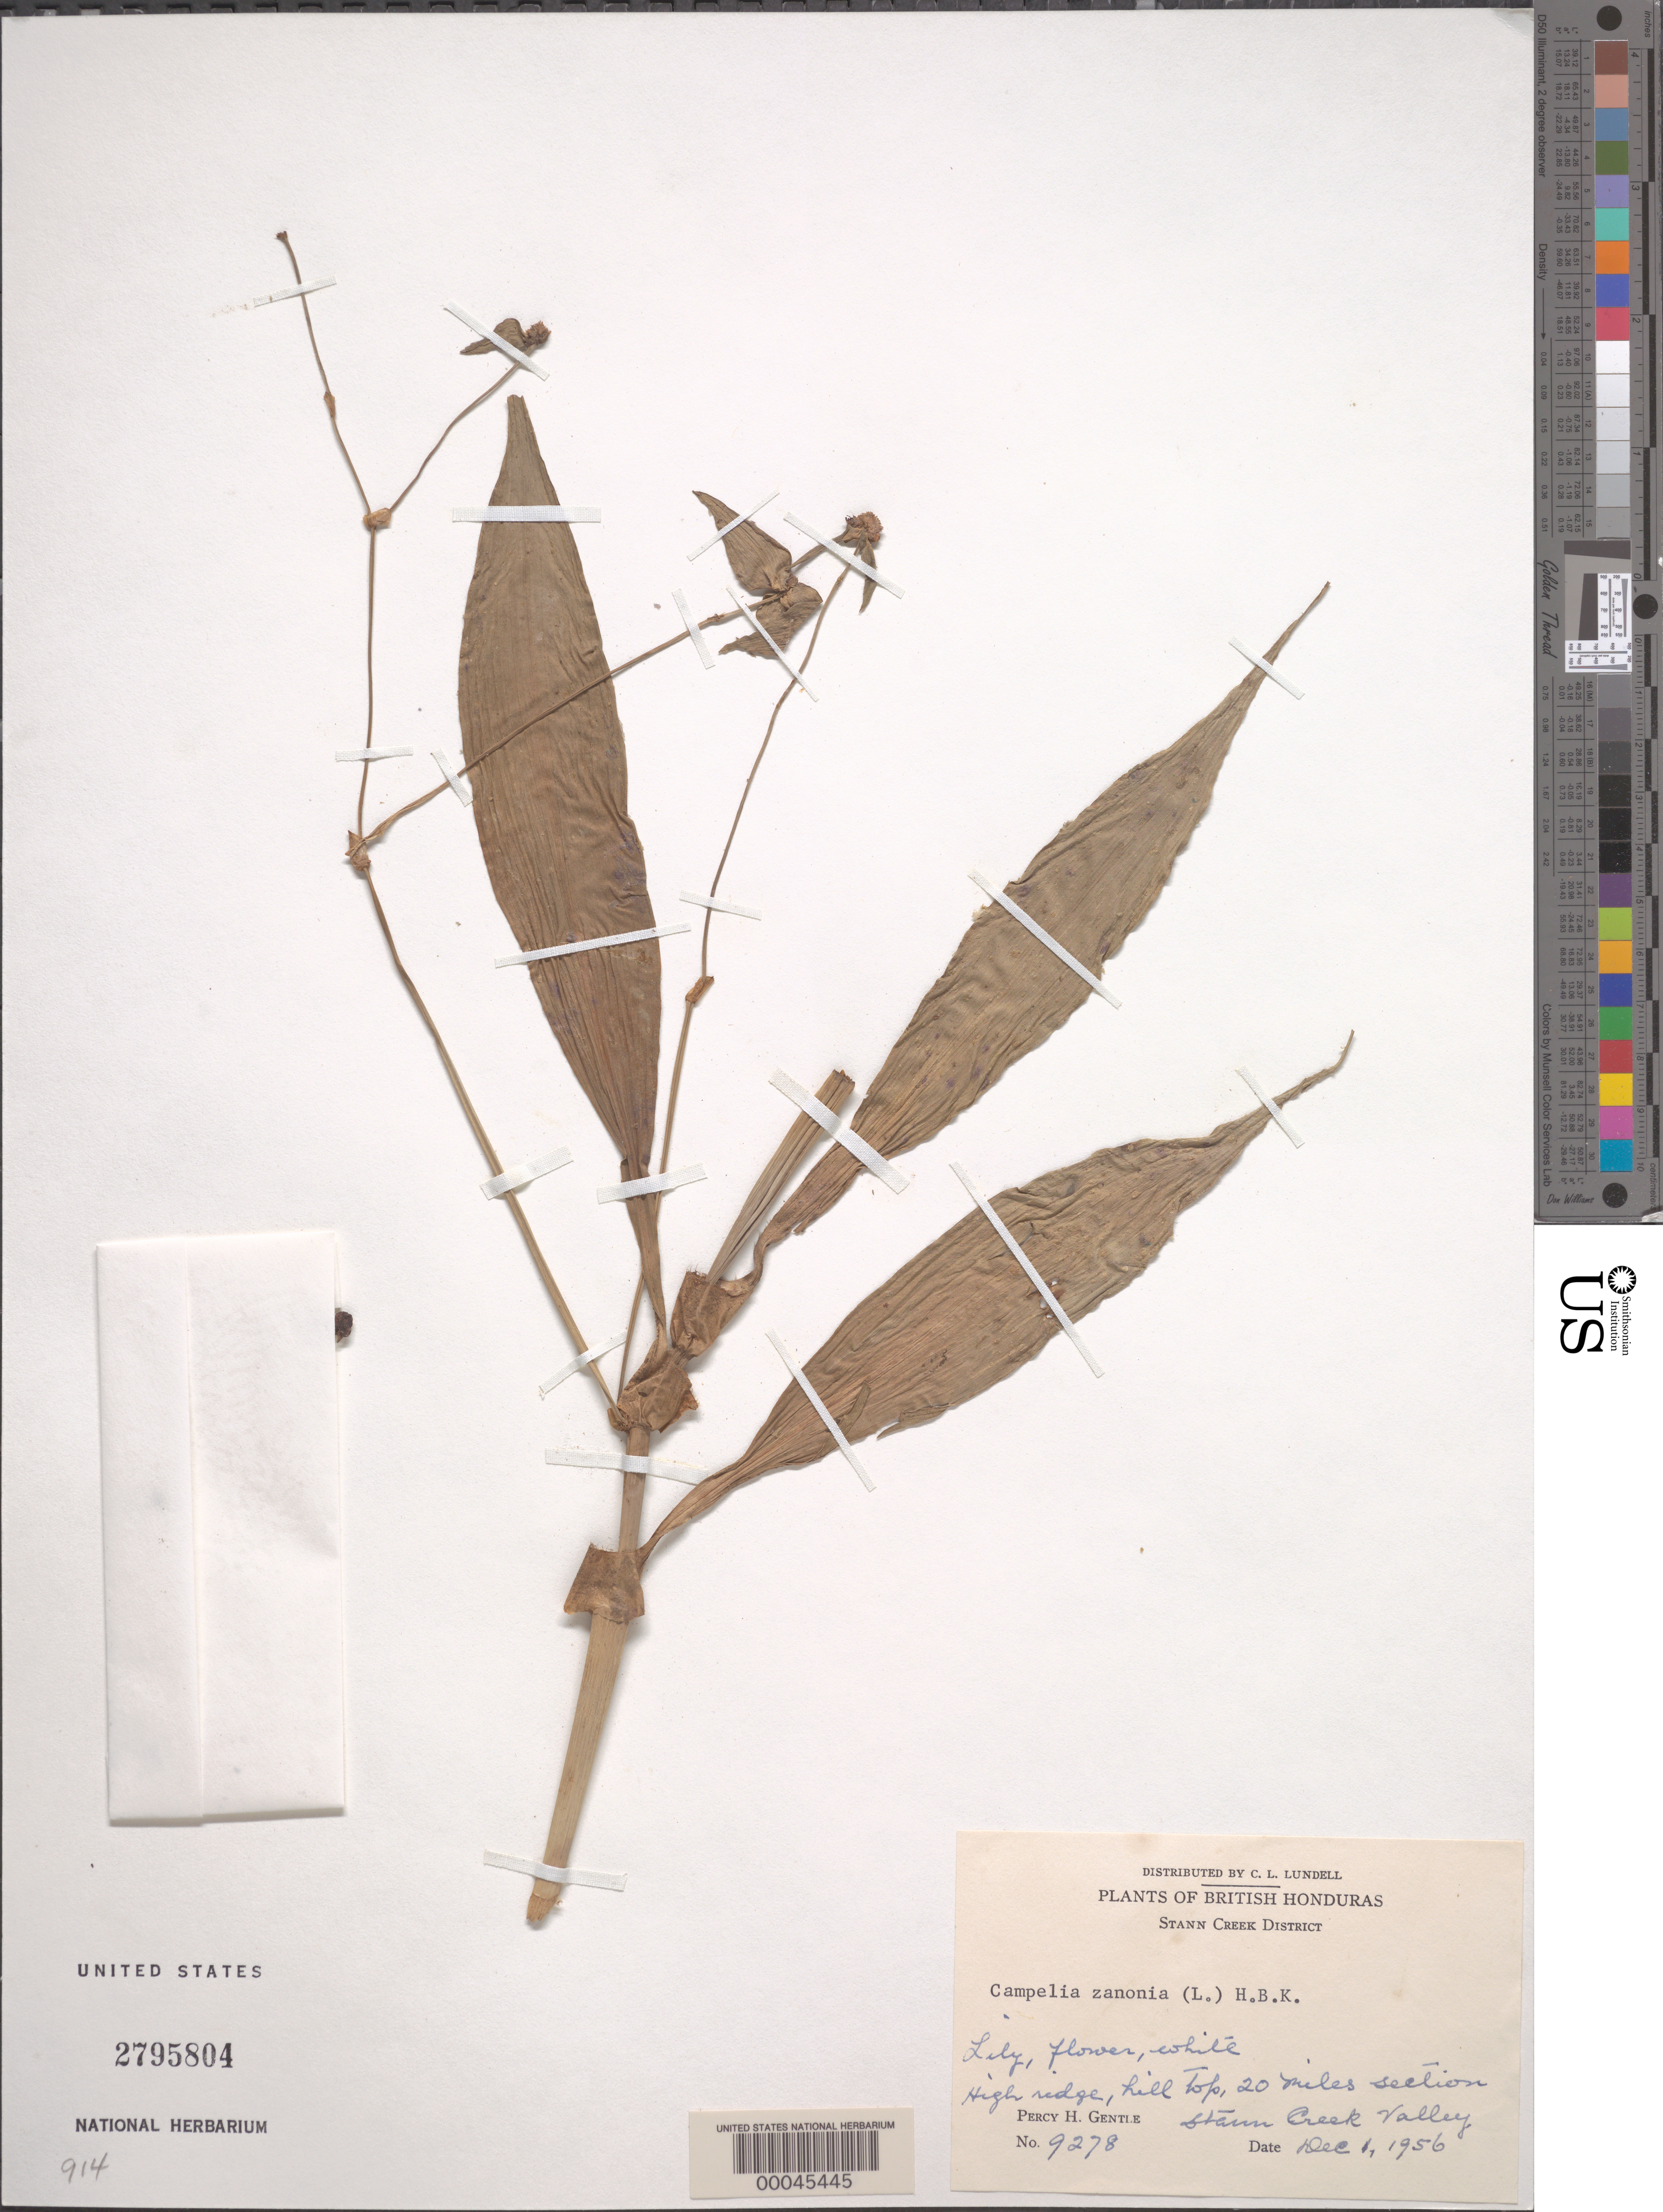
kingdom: Plantae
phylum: Tracheophyta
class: Liliopsida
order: Commelinales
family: Commelinaceae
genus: Tradescantia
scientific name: Tradescantia zanonia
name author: (L.) Sw.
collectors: P. H. Gentle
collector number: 9278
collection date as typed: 01 Dec 1956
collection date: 1956-12-01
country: Belize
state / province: Stann Creek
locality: Stan Creek Valley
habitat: Hilltop, high ridge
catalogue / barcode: US 2795804